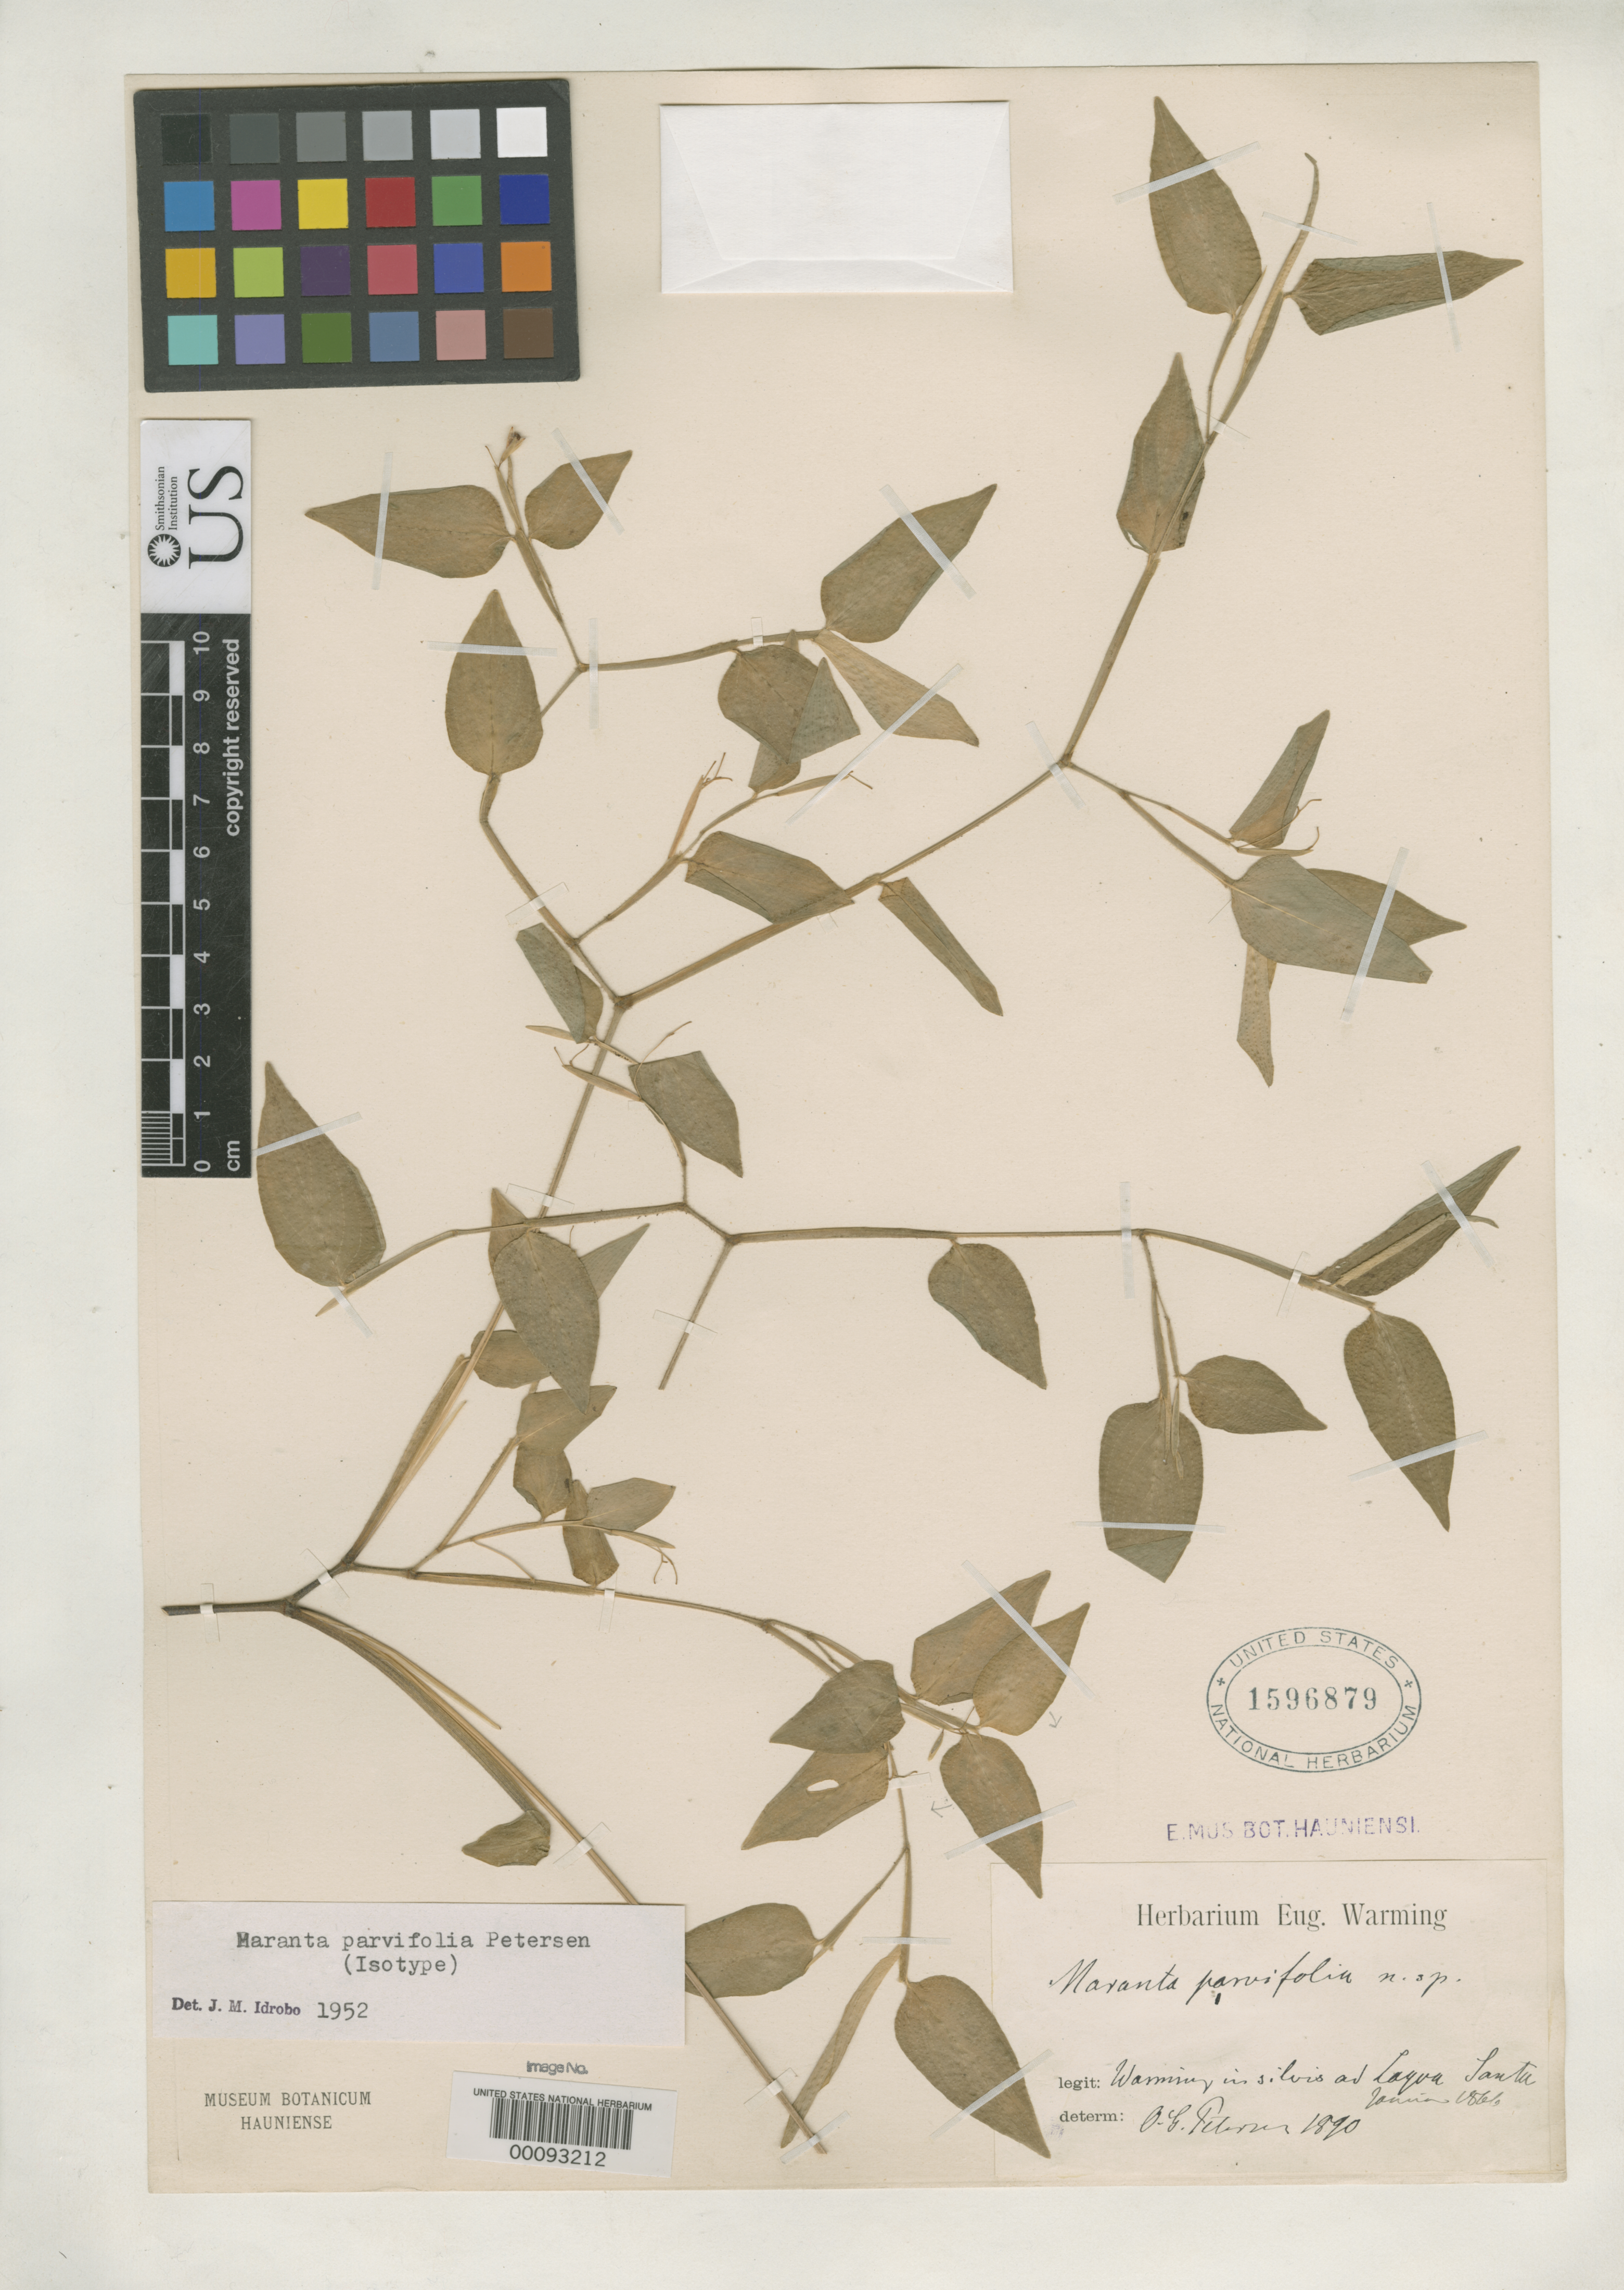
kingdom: Plantae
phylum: Tracheophyta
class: Liliopsida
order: Zingiberales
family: Marantaceae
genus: Maranta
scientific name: Maranta parvifolia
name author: Petersen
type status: Type Fragment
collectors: E. Warming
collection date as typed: Nov 1866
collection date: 1866-11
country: Brazil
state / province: Minas Gerais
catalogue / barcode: US 1596879